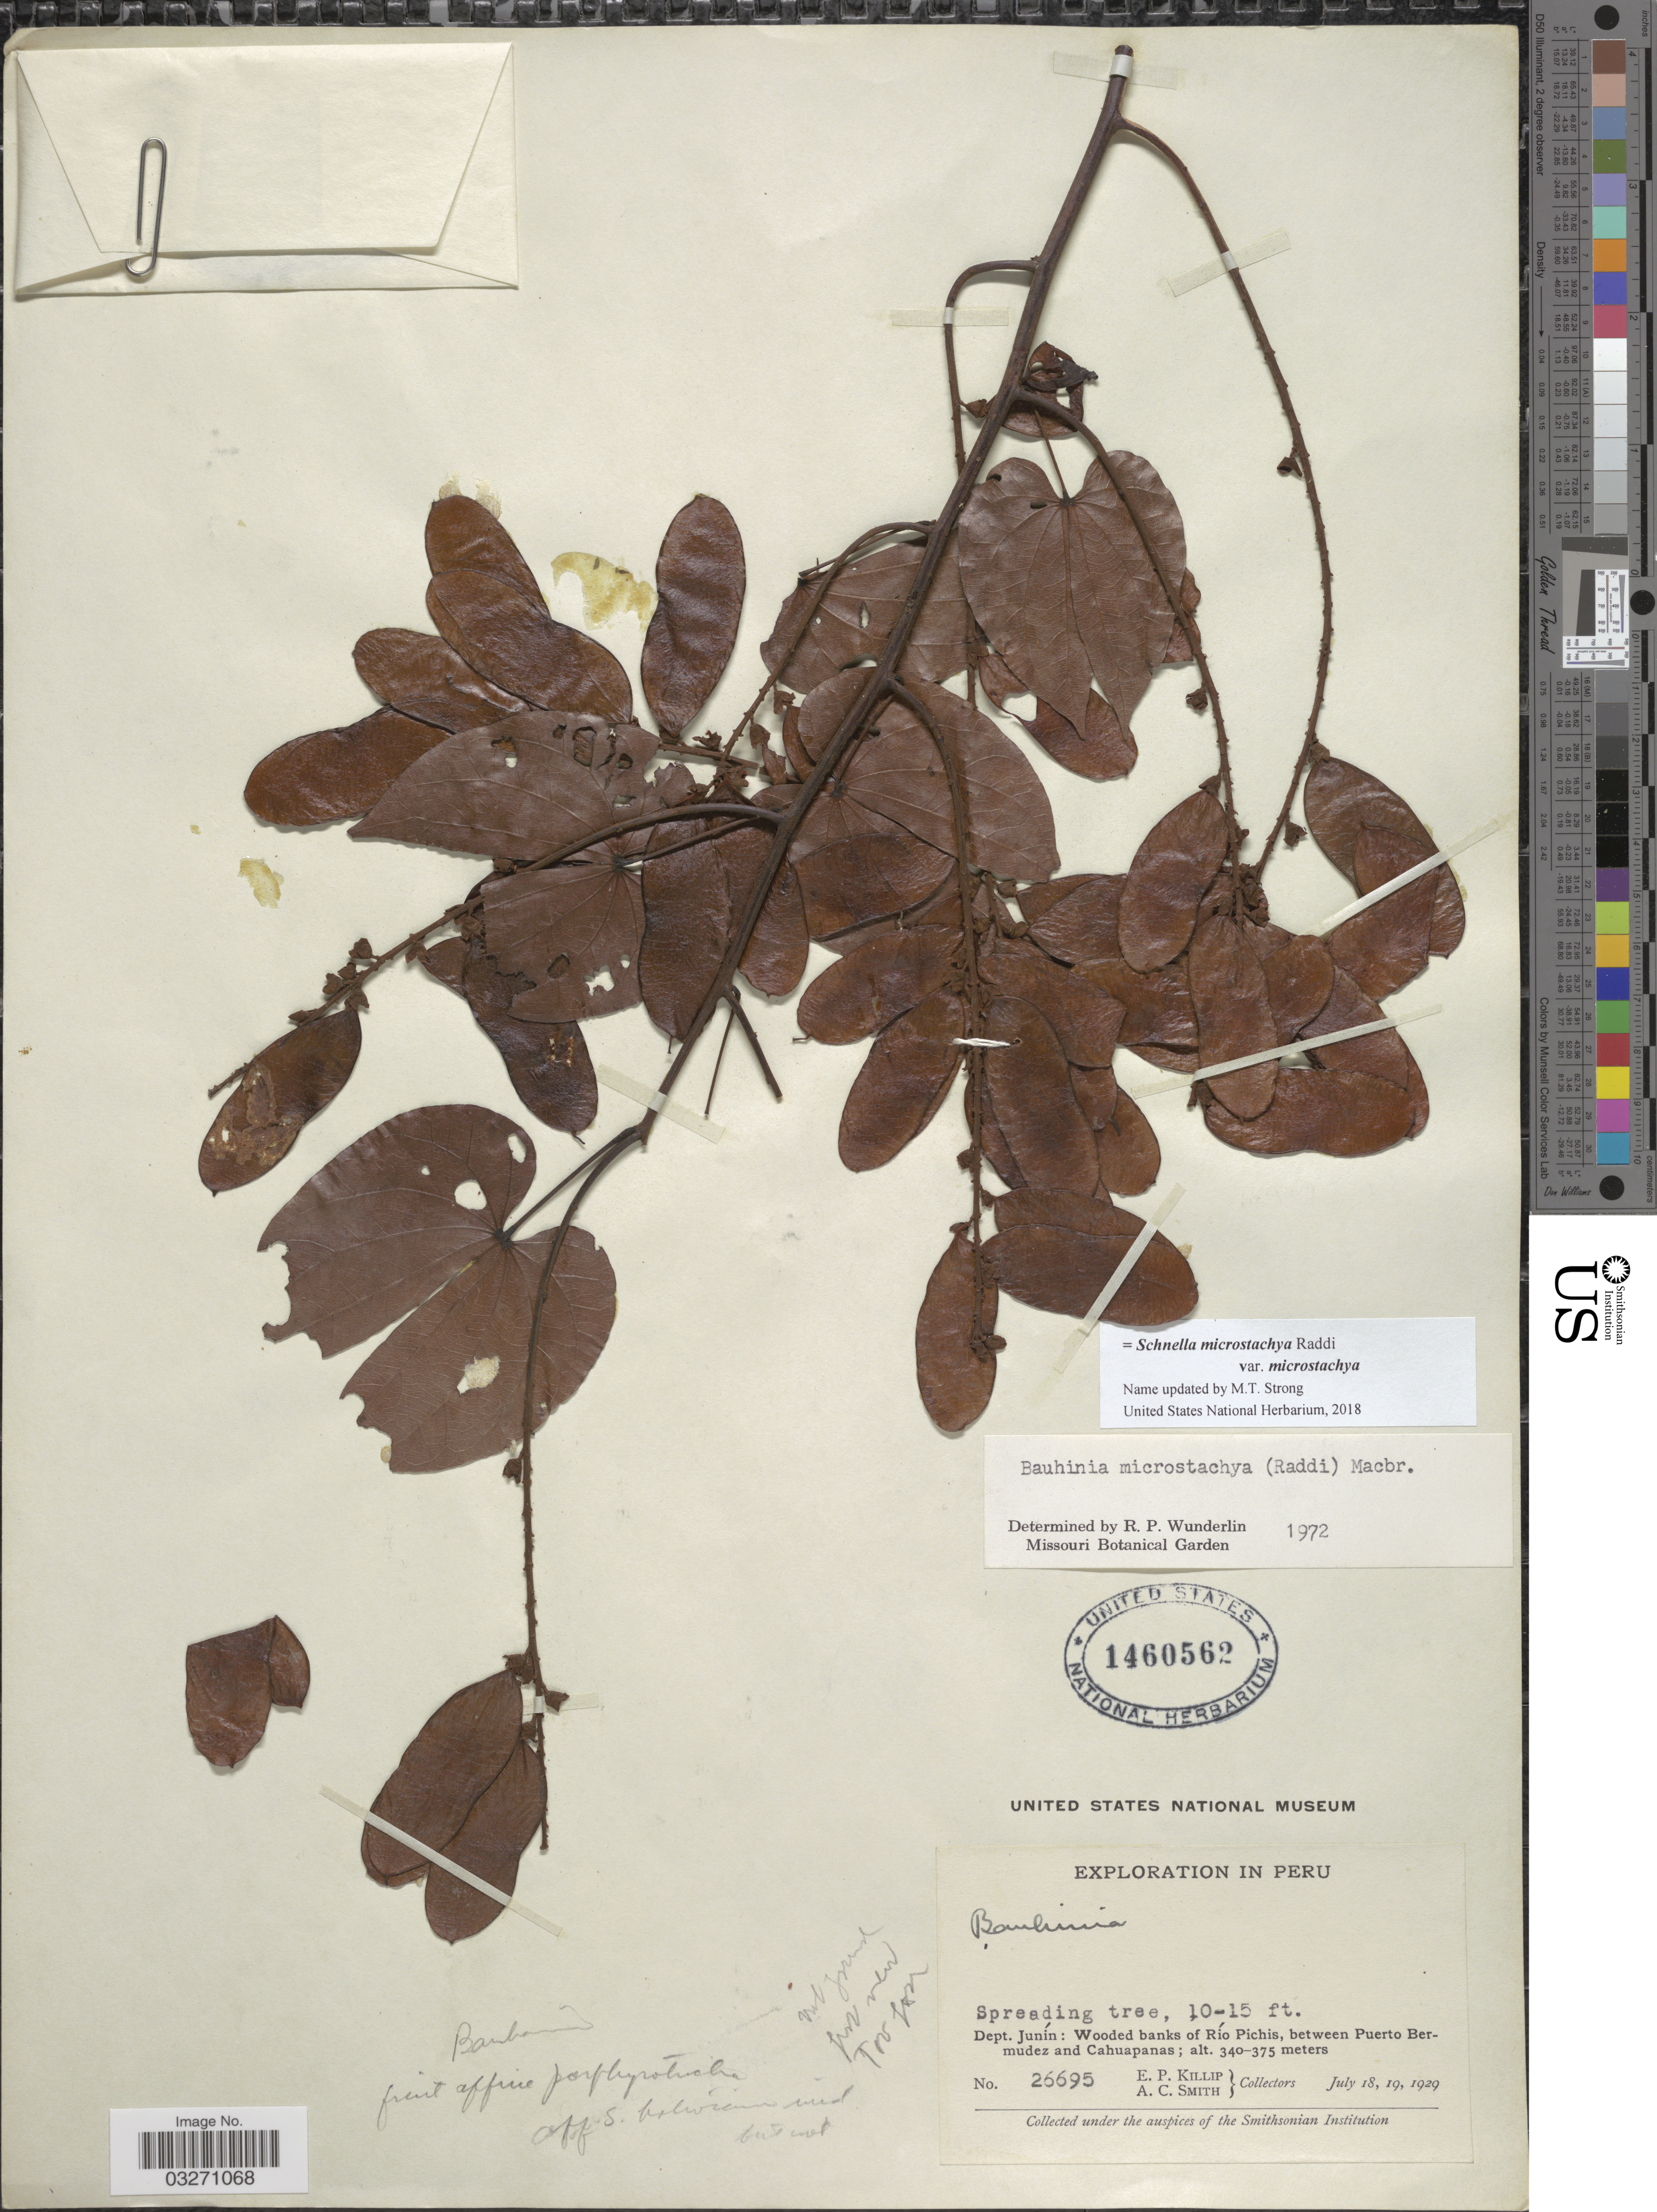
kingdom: Plantae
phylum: Tracheophyta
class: Magnoliopsida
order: Fabales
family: Fabaceae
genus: Schnella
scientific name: Schnella microstachya var. microstachya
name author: Raddi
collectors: E. P. Killip & A. C. Smith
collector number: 26695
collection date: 1929-07-18/1929-07-19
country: Peru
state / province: Junín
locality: Dept. Junín: Wooded banks of Río Pichis, between Puerto Bermudez and Cahuapanas.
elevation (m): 340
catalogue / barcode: US 1460562